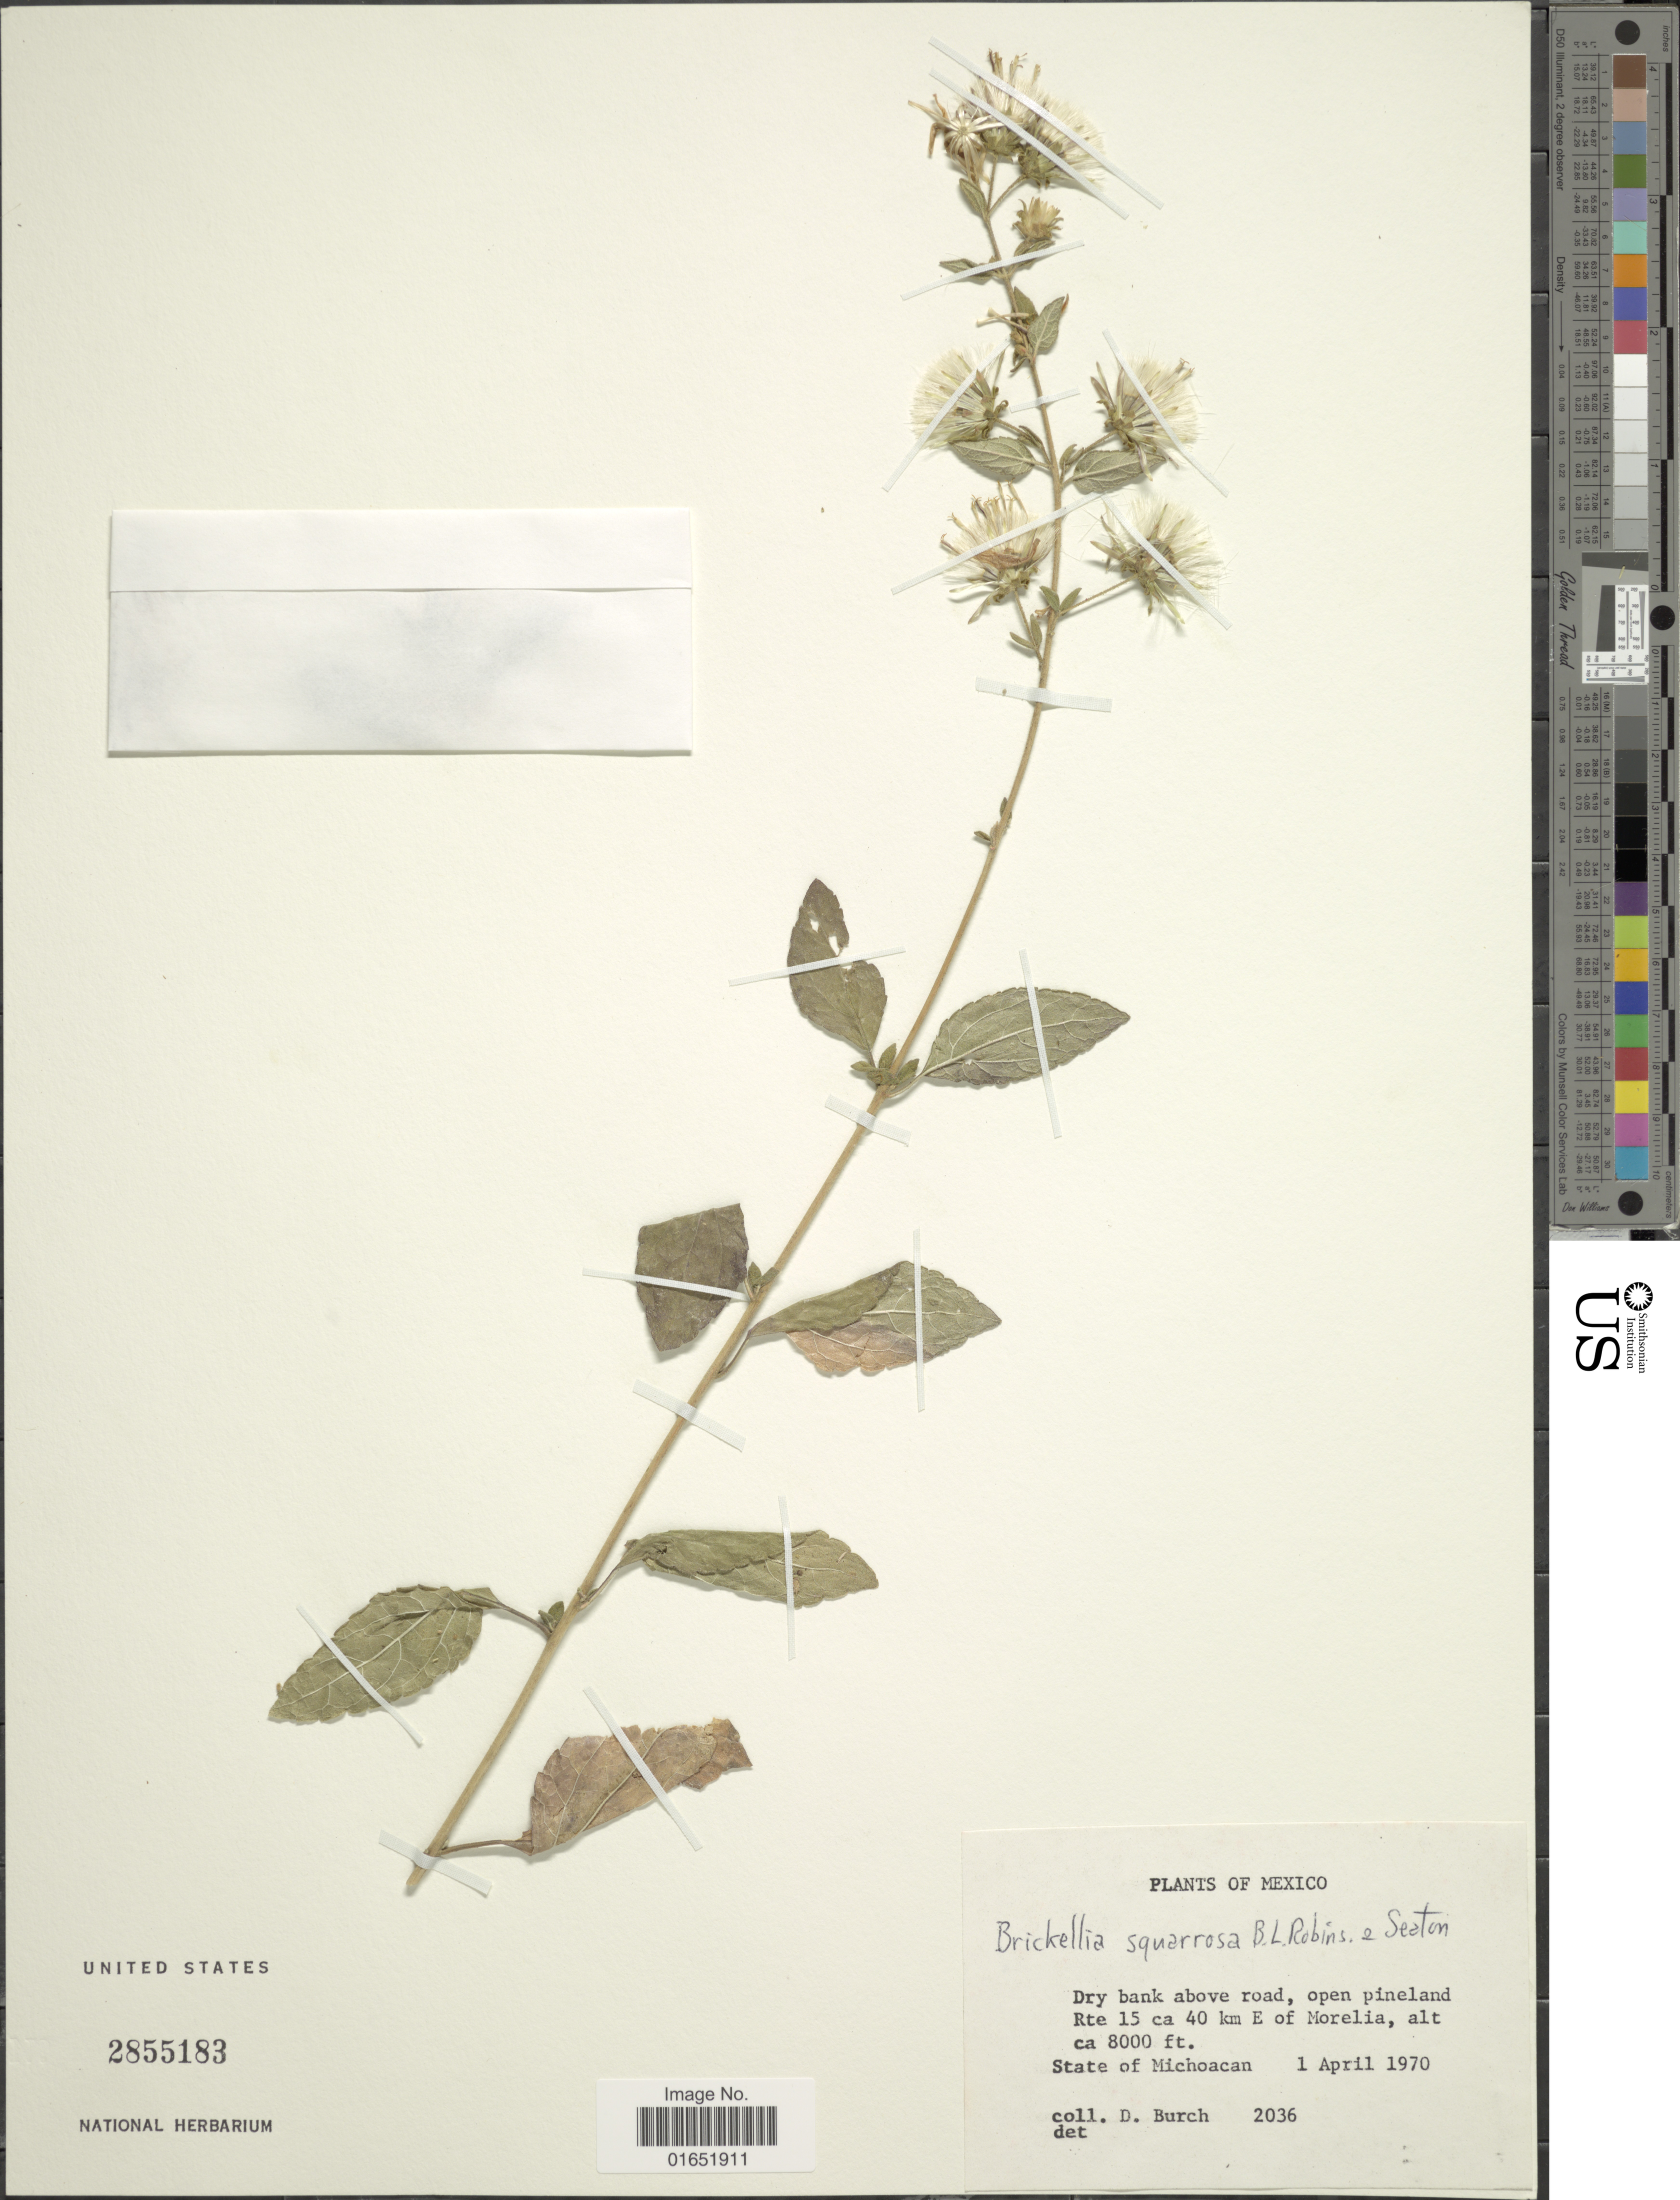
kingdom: Plantae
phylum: Tracheophyta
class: Magnoliopsida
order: Asterales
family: Asteraceae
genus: Brickellia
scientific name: Brickellia lancifolia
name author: B.L. Rob. & Greenm.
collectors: D. Burch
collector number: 2036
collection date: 1970-04-01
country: Mexico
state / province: Michoacán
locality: Dry bank above road, open pineland Rte 15 ca 40 km E of Morelia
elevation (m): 2438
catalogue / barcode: US 2855183